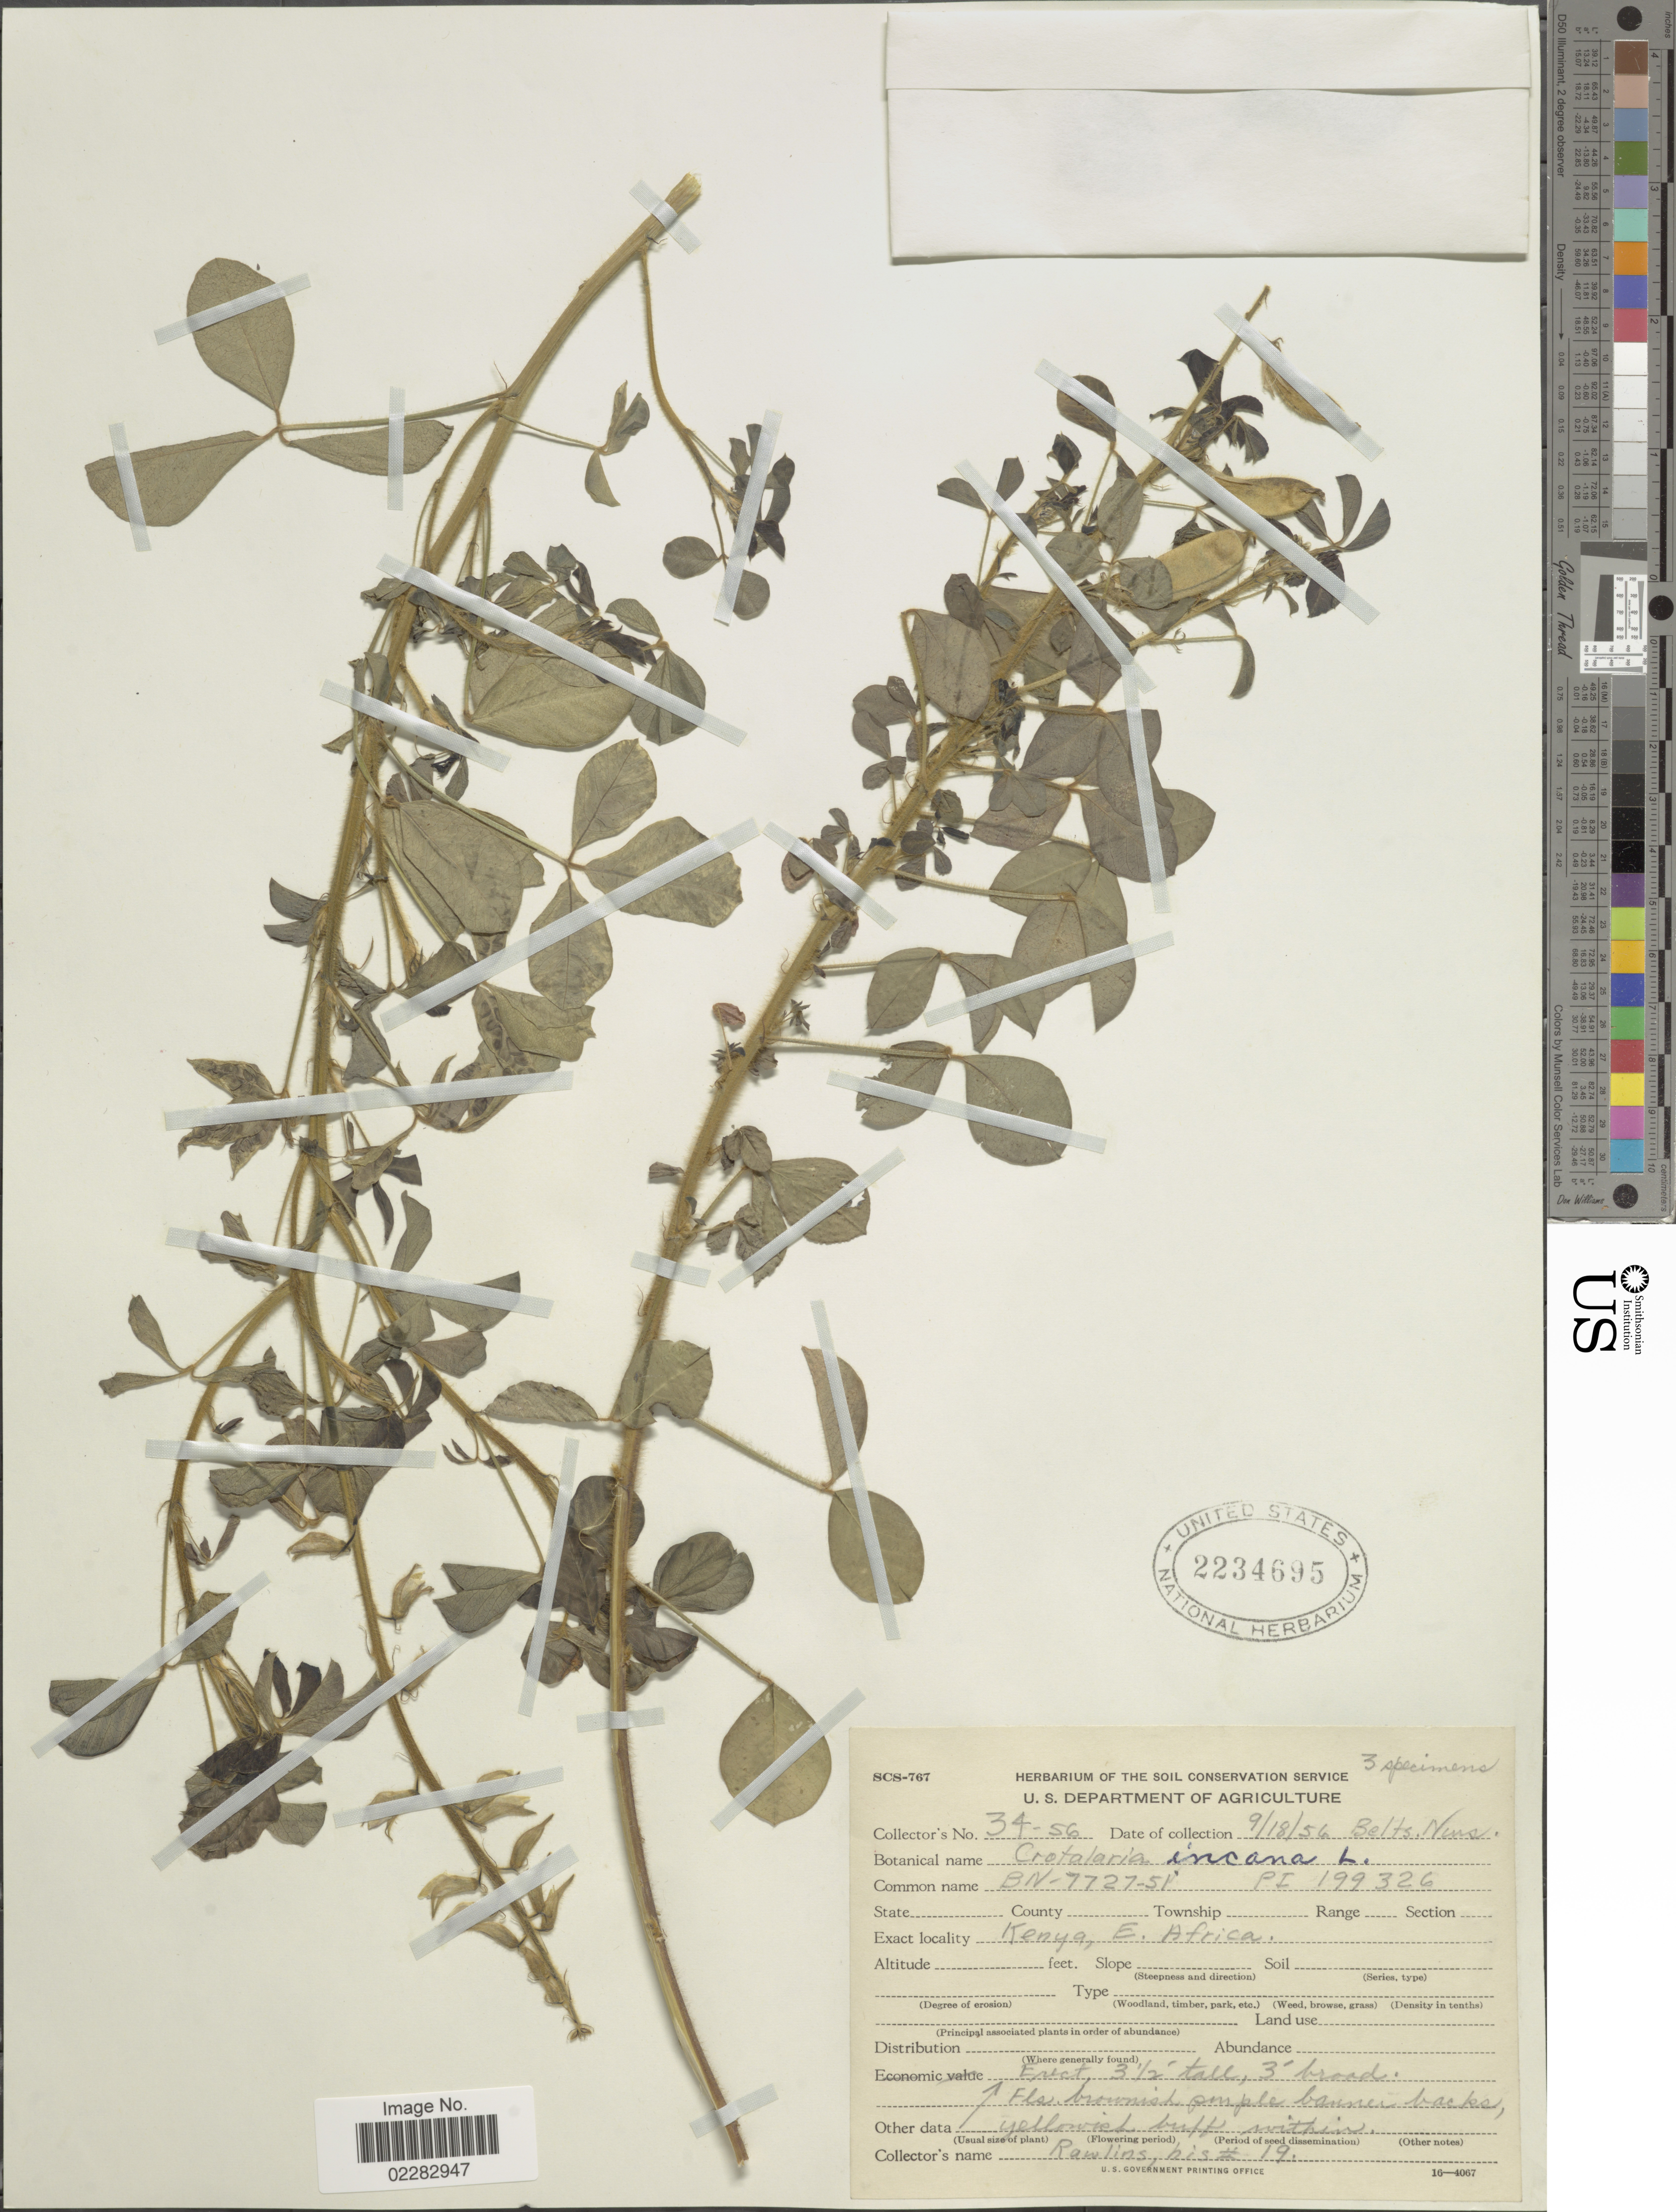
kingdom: Plantae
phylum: Tracheophyta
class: Magnoliopsida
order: Fabales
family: Fabaceae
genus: Crotalaria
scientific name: Crotalaria incana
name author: L.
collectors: -. Rawlins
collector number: bis 19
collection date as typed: Transcribed d/m/y: 18/9/56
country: Kenya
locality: E. Africa.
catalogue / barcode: US 2234695